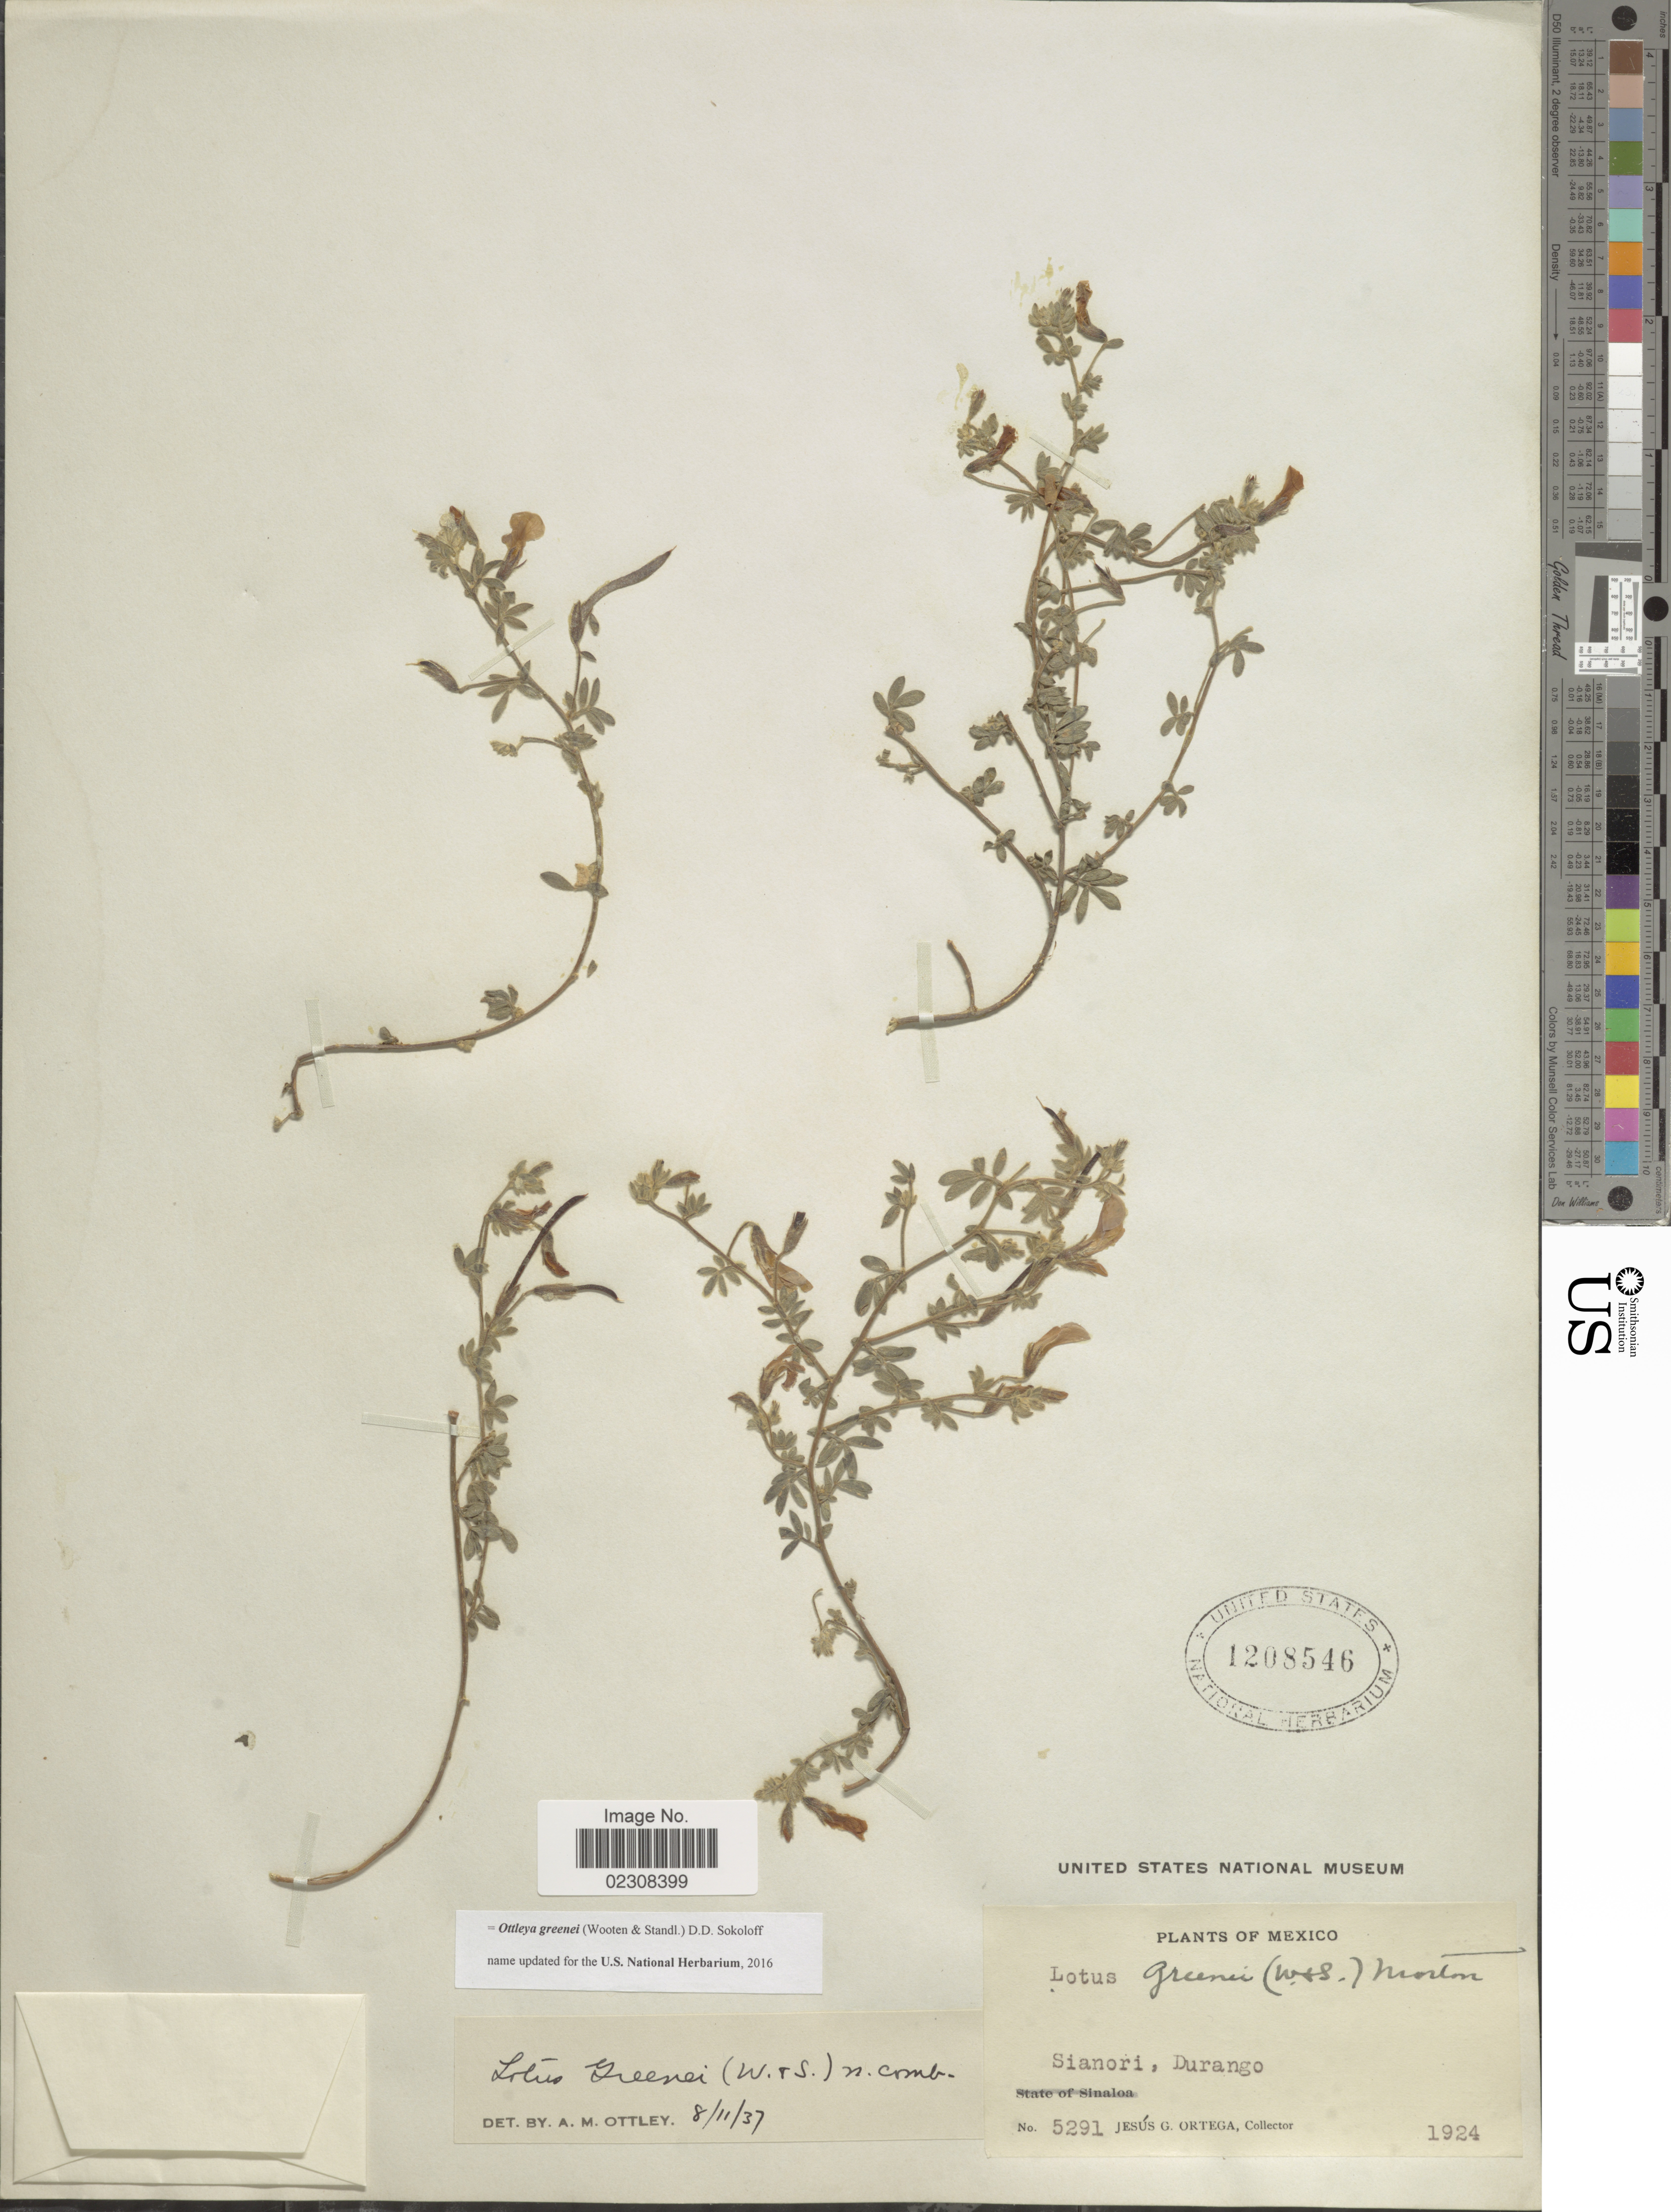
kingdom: Plantae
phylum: Tracheophyta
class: Magnoliopsida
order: Fabales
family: Fabaceae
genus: Ottleya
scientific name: Ottleya greenei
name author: (Wooten & Standl.) D.D. Sokoloff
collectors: J. Ortega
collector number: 5291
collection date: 1924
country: Mexico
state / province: Durango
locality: Sianori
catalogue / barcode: US 1208546